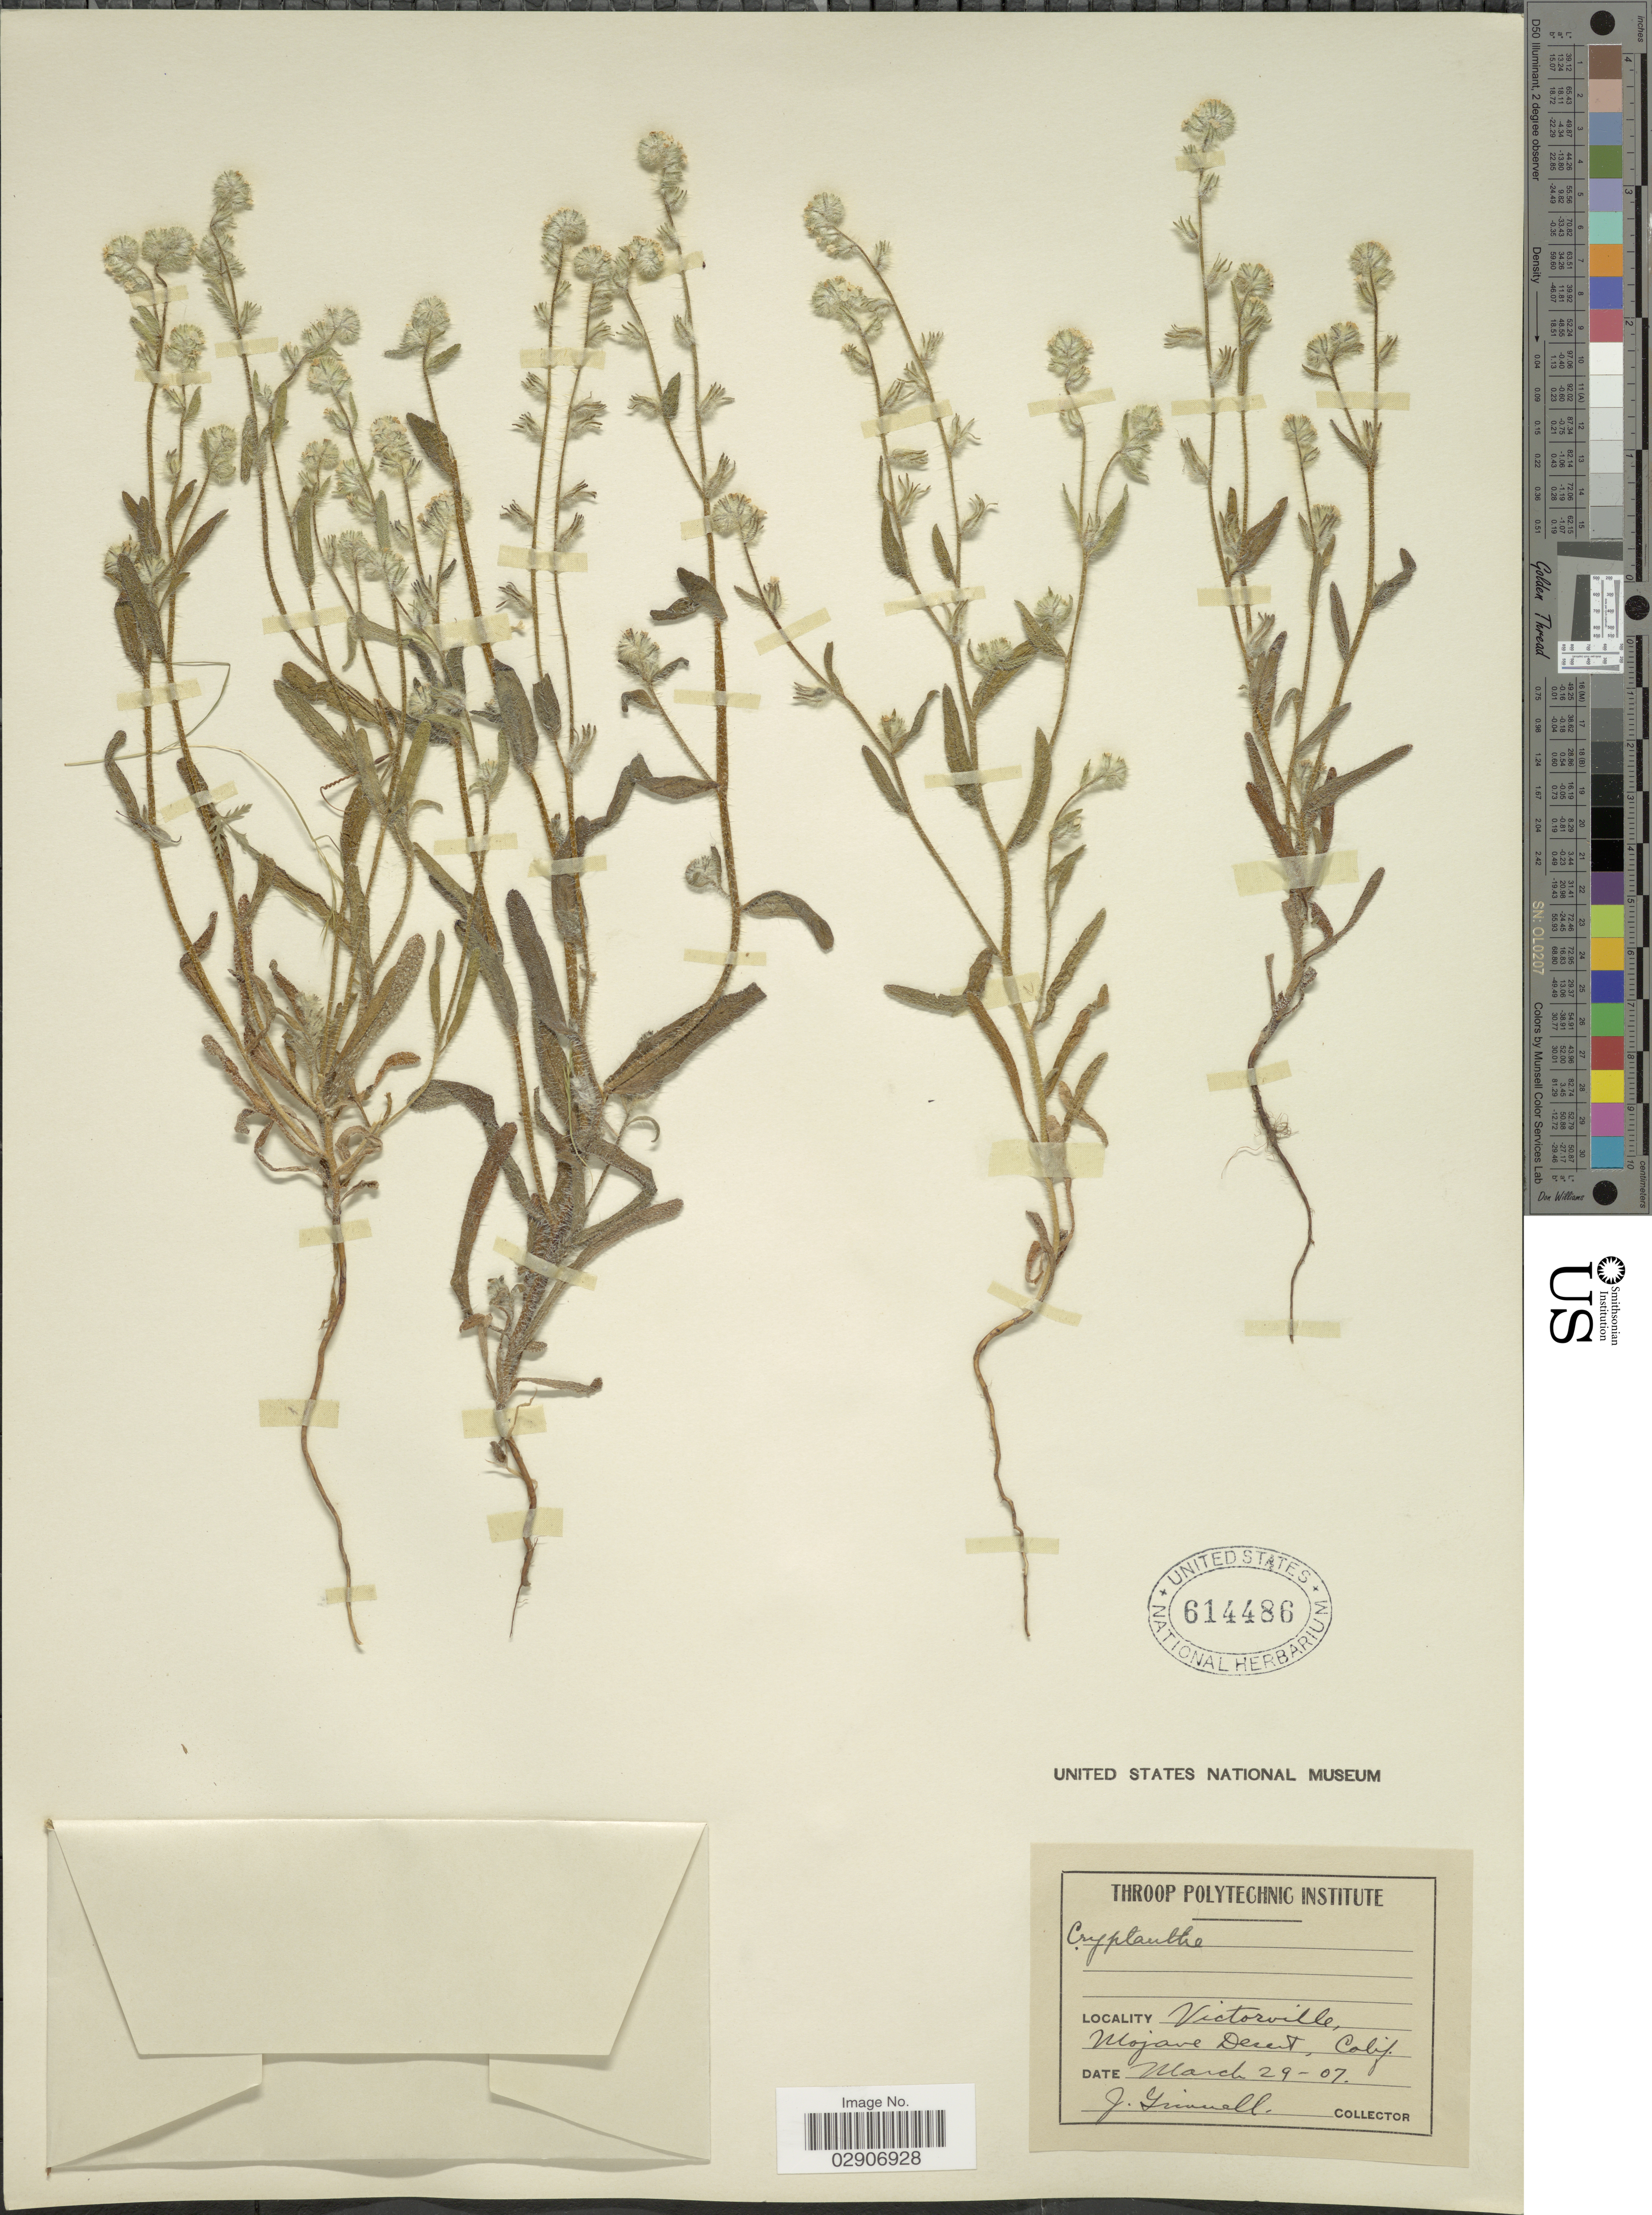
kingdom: Plantae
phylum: Tracheophyta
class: Magnoliopsida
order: Boraginales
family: Boraginaceae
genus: Cryptantha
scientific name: Cryptantha barbigera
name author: (A. Gray) Greene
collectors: J. Grinnell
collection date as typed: Transcribed d/m/y: 29/3/7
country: United States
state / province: California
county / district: San Barnadino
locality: Victorville. Majove Desert.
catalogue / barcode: US 614486